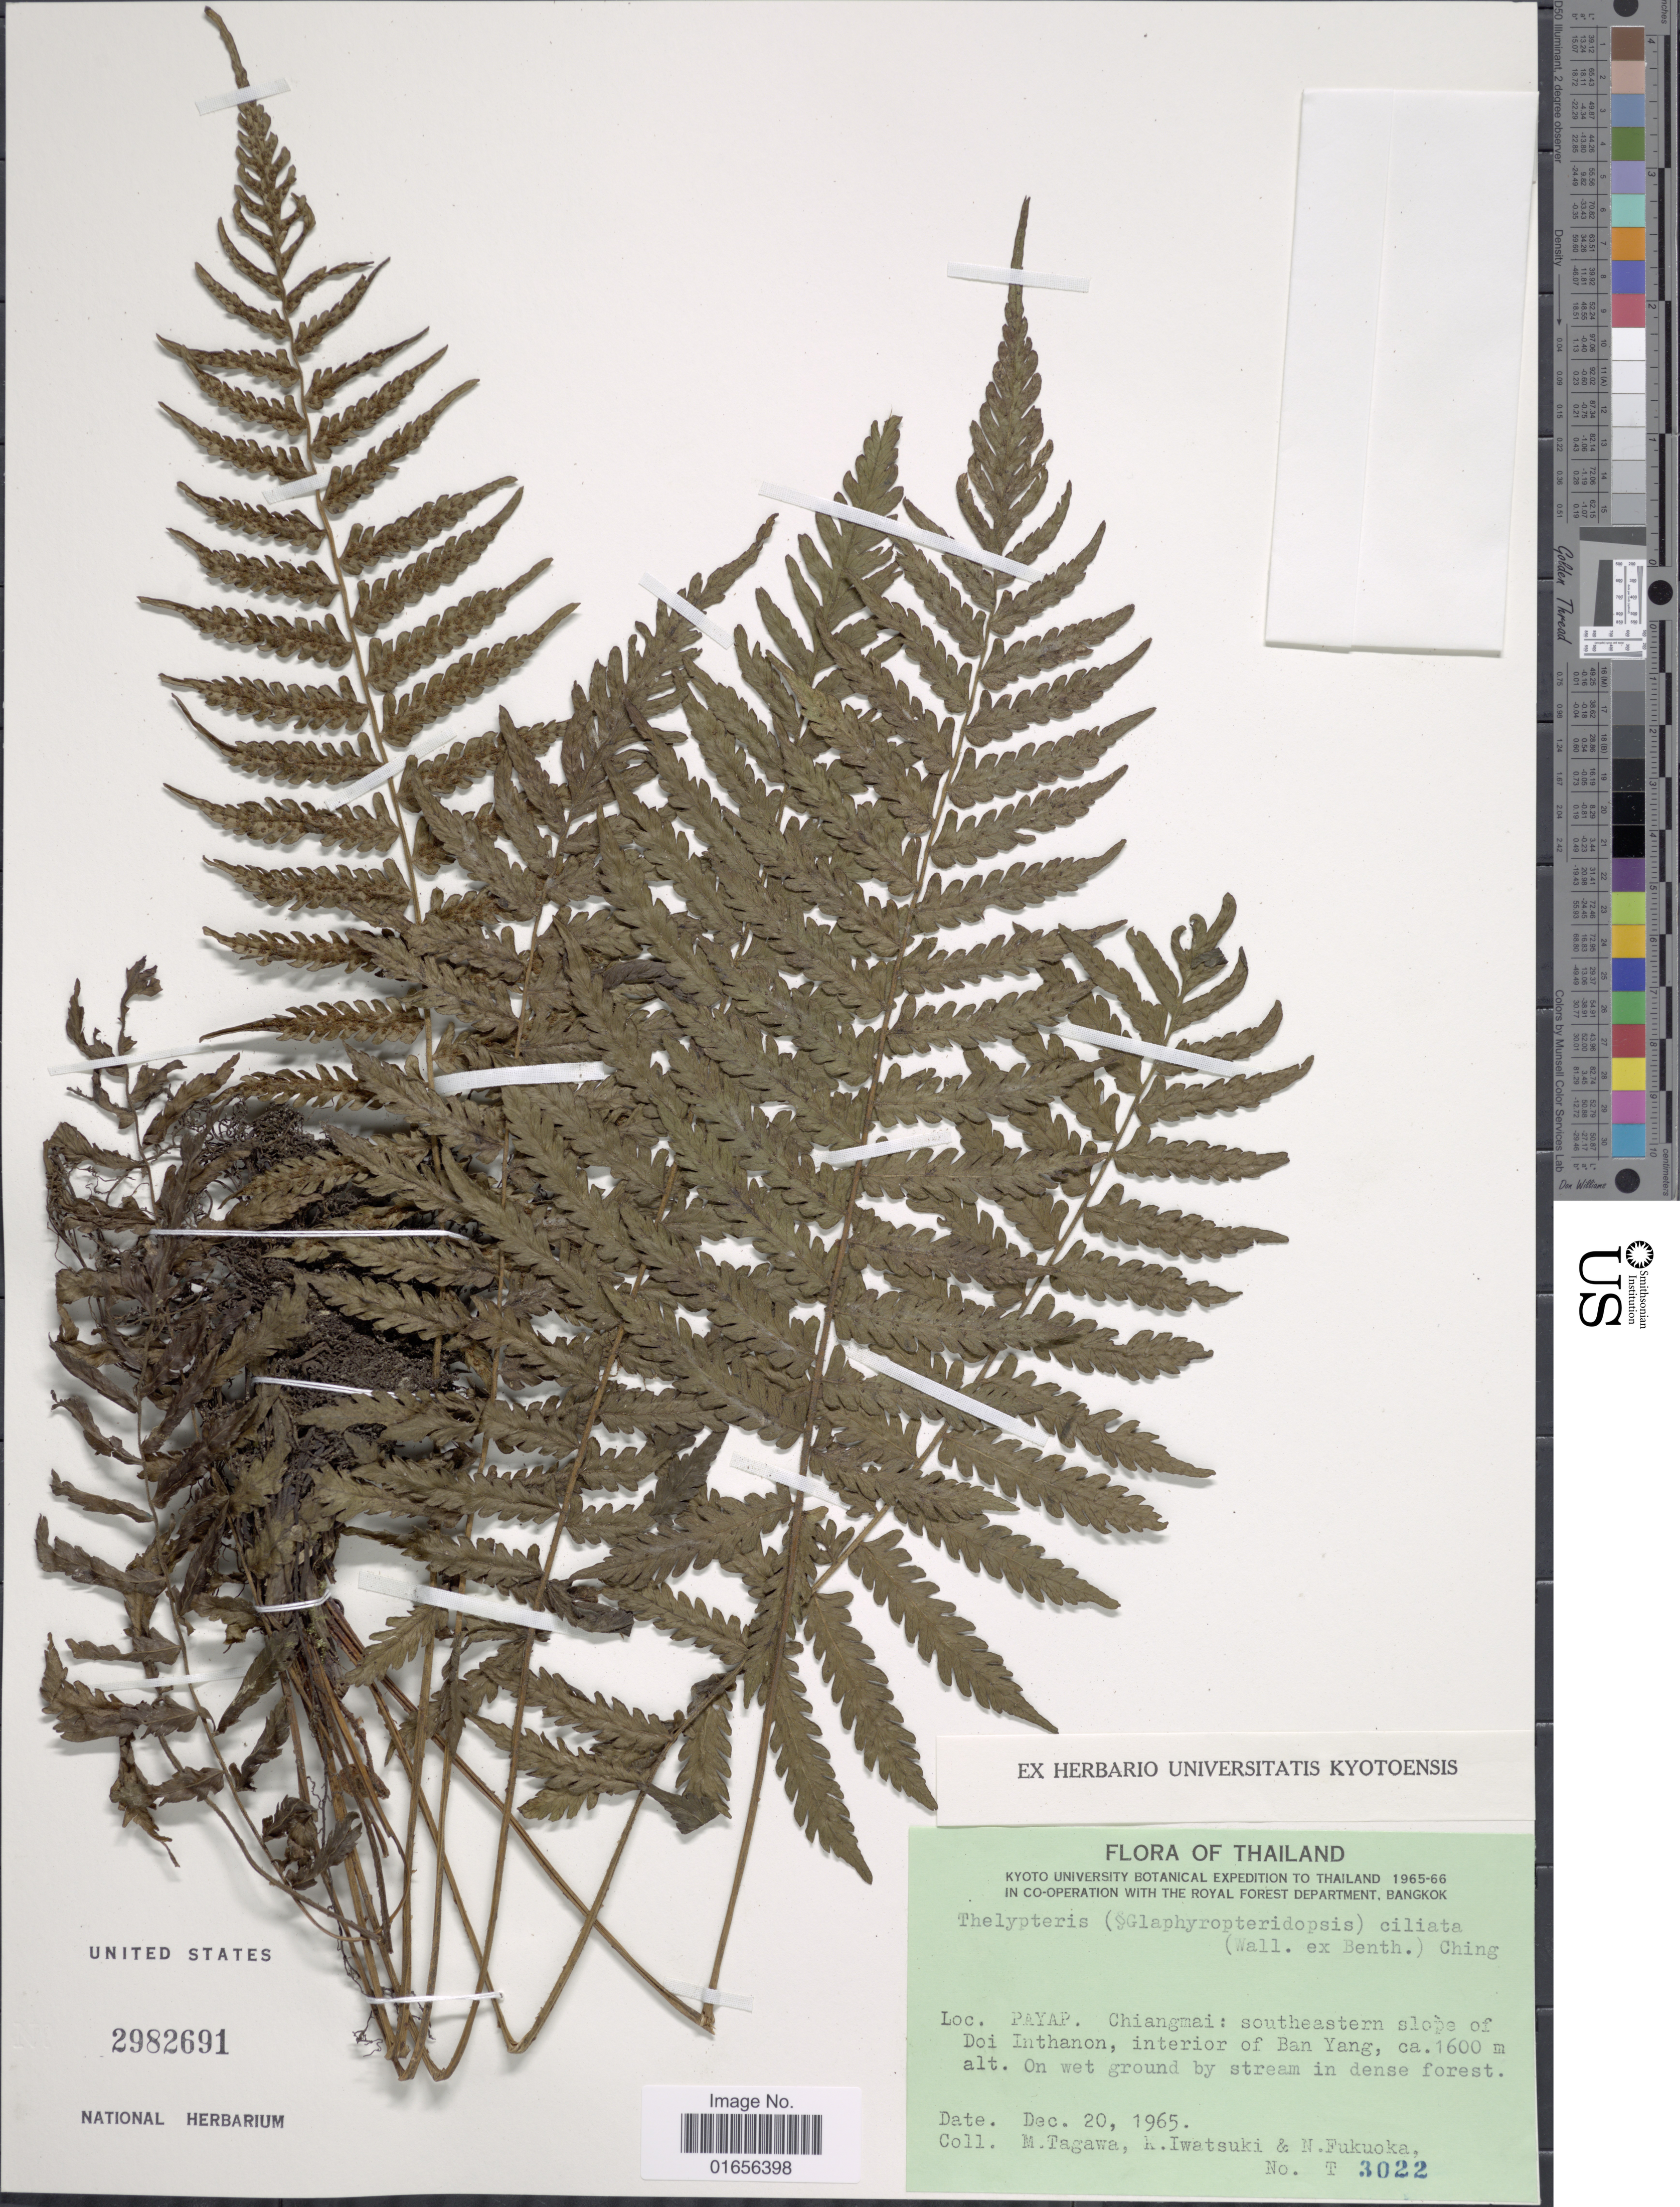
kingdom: Plantae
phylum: Tracheophyta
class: Polypodiopsida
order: Polypodiales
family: Thelypteridaceae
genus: Trigonospora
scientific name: Trigonospora ciliata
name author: (Benth.) Holttum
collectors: M. Tagawa, K. Iwatsuki & N. Fukuoka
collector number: T 3022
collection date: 1965-12-20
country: Thailand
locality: Thailand, Payap, Chiangmai: Southeastern slope of Doi Inthanon, interior of Ban Yang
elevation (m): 1600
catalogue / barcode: US 2982691